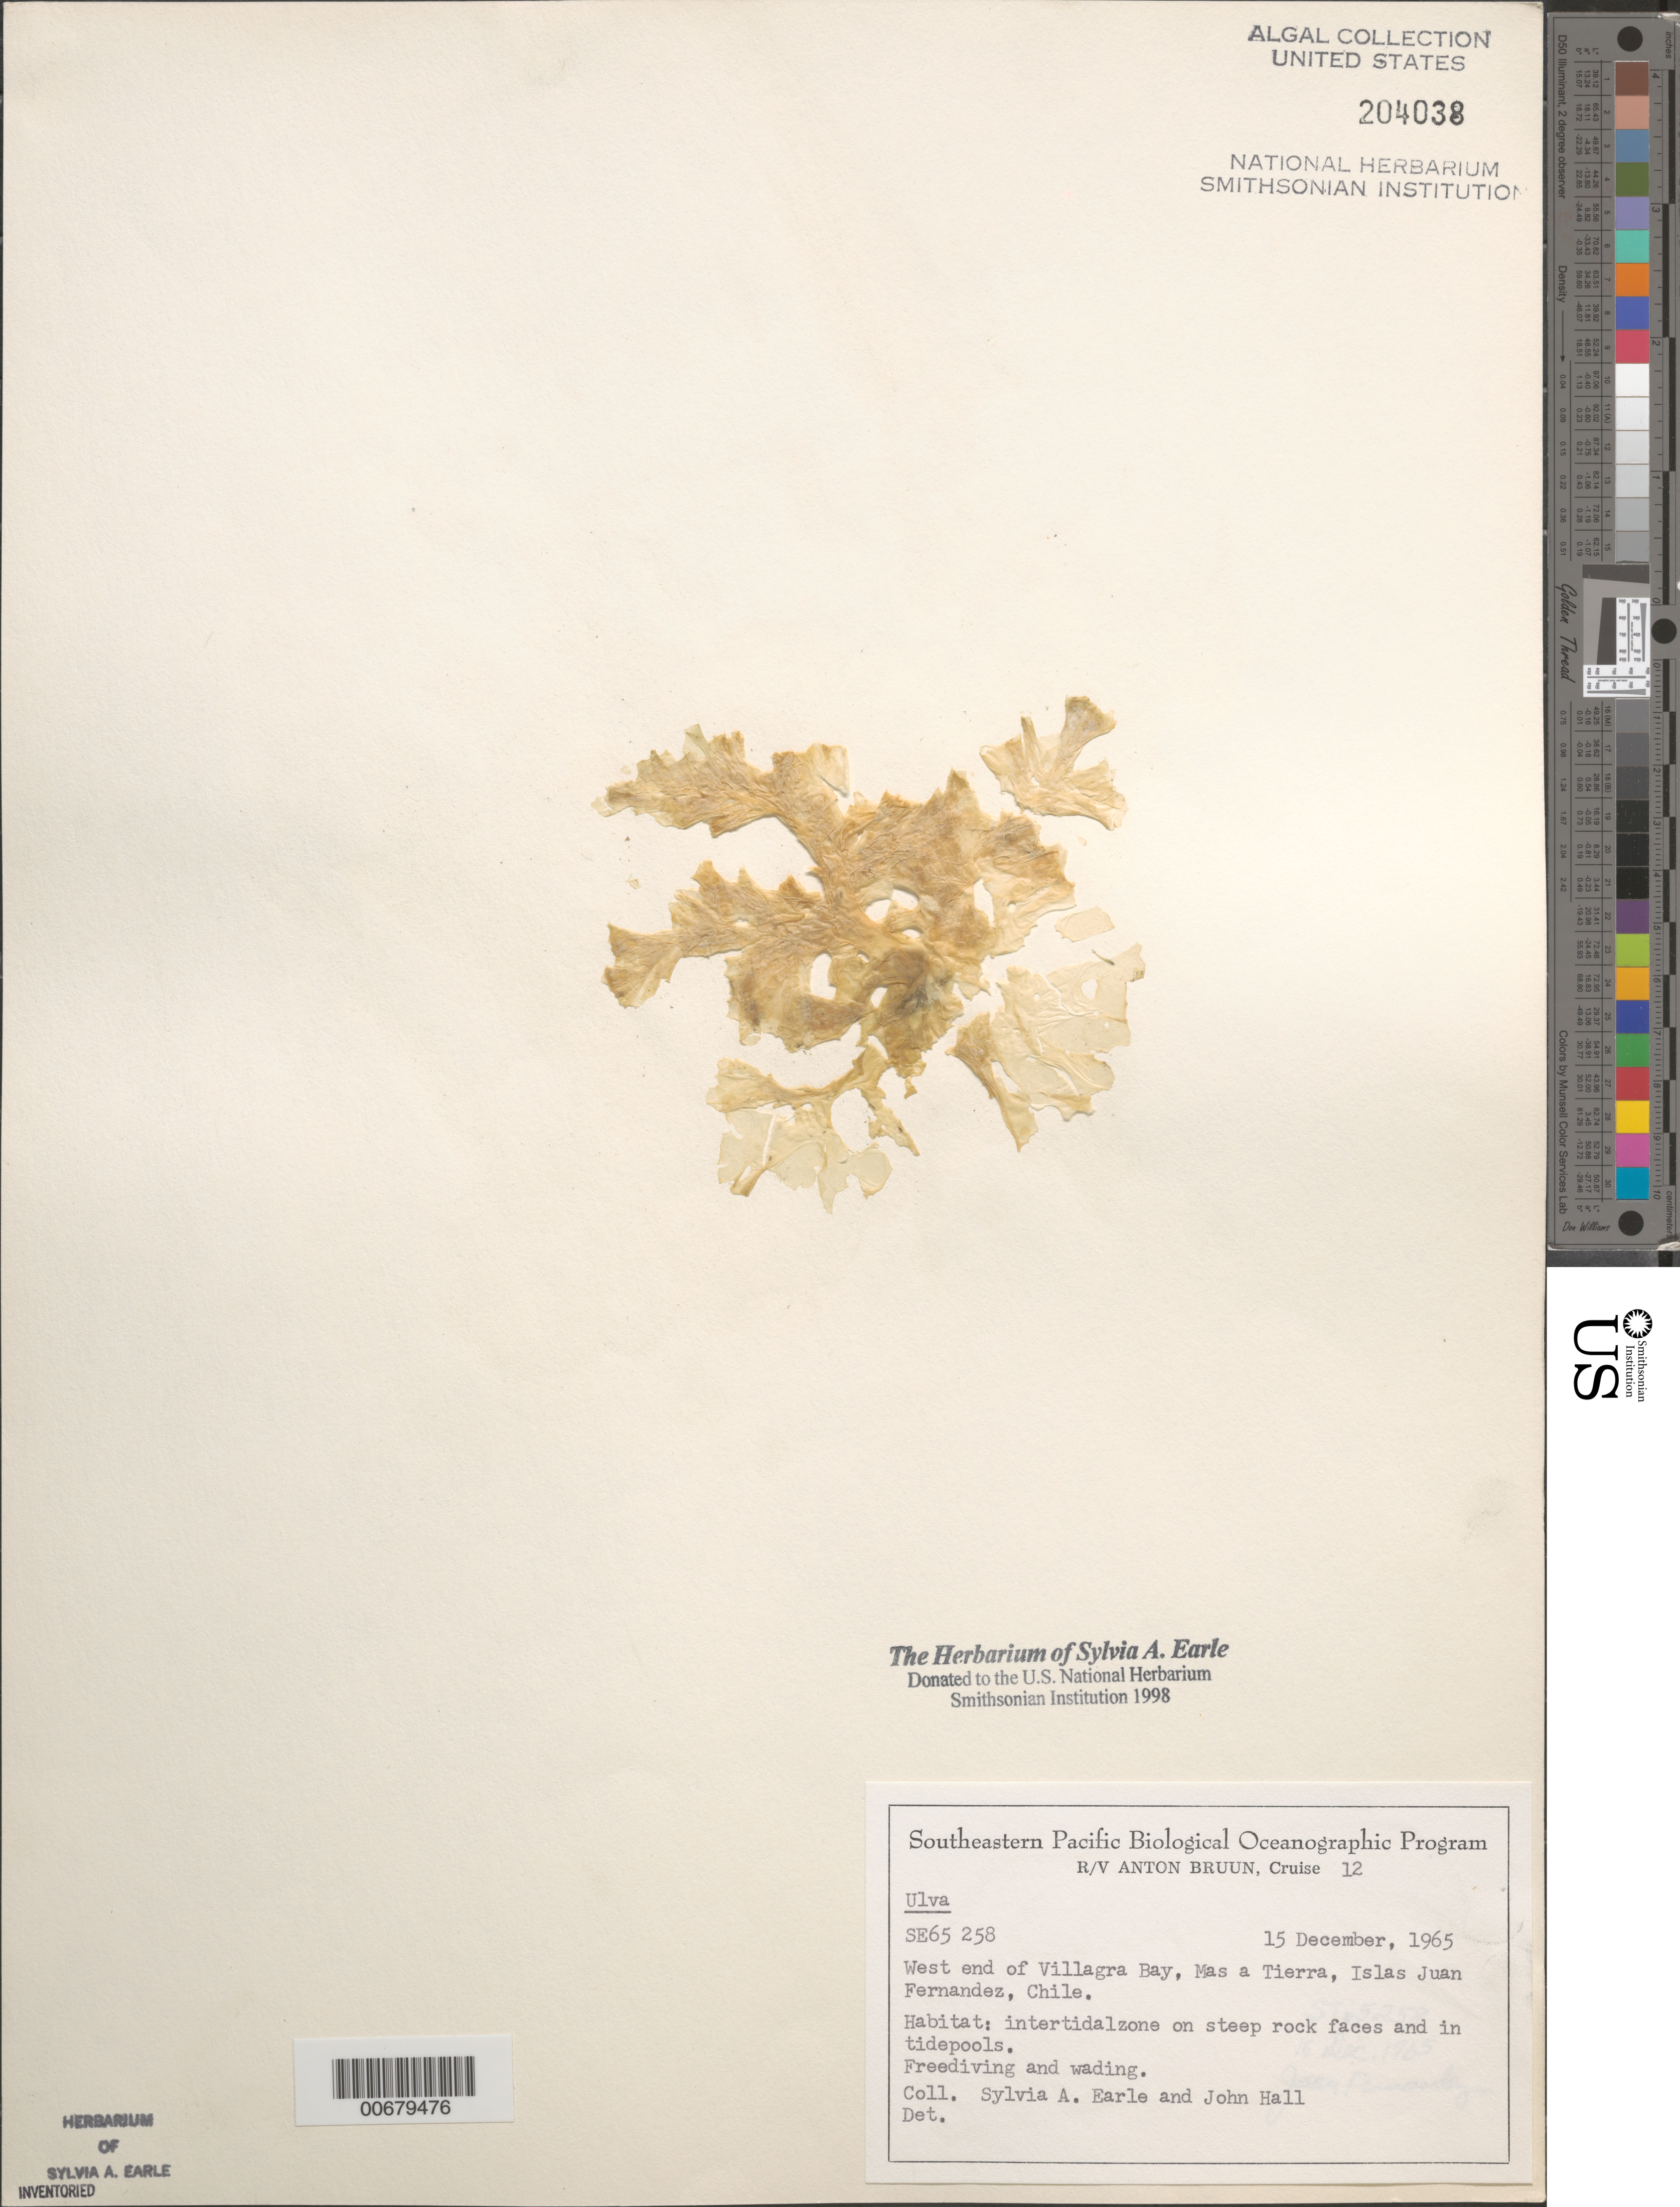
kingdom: Plantae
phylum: Chlorophyta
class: Ulvophyceae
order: Ulvales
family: Ulvaceae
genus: Ulva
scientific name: Ulva sp.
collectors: S. A. Earle & J. Hall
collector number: SE 65258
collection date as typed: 15 Dec 1965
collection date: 1965-12-15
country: Chile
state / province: Valparaíso (V)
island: Isla Más a Tierra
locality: Villagra Bay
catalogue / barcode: US 204038